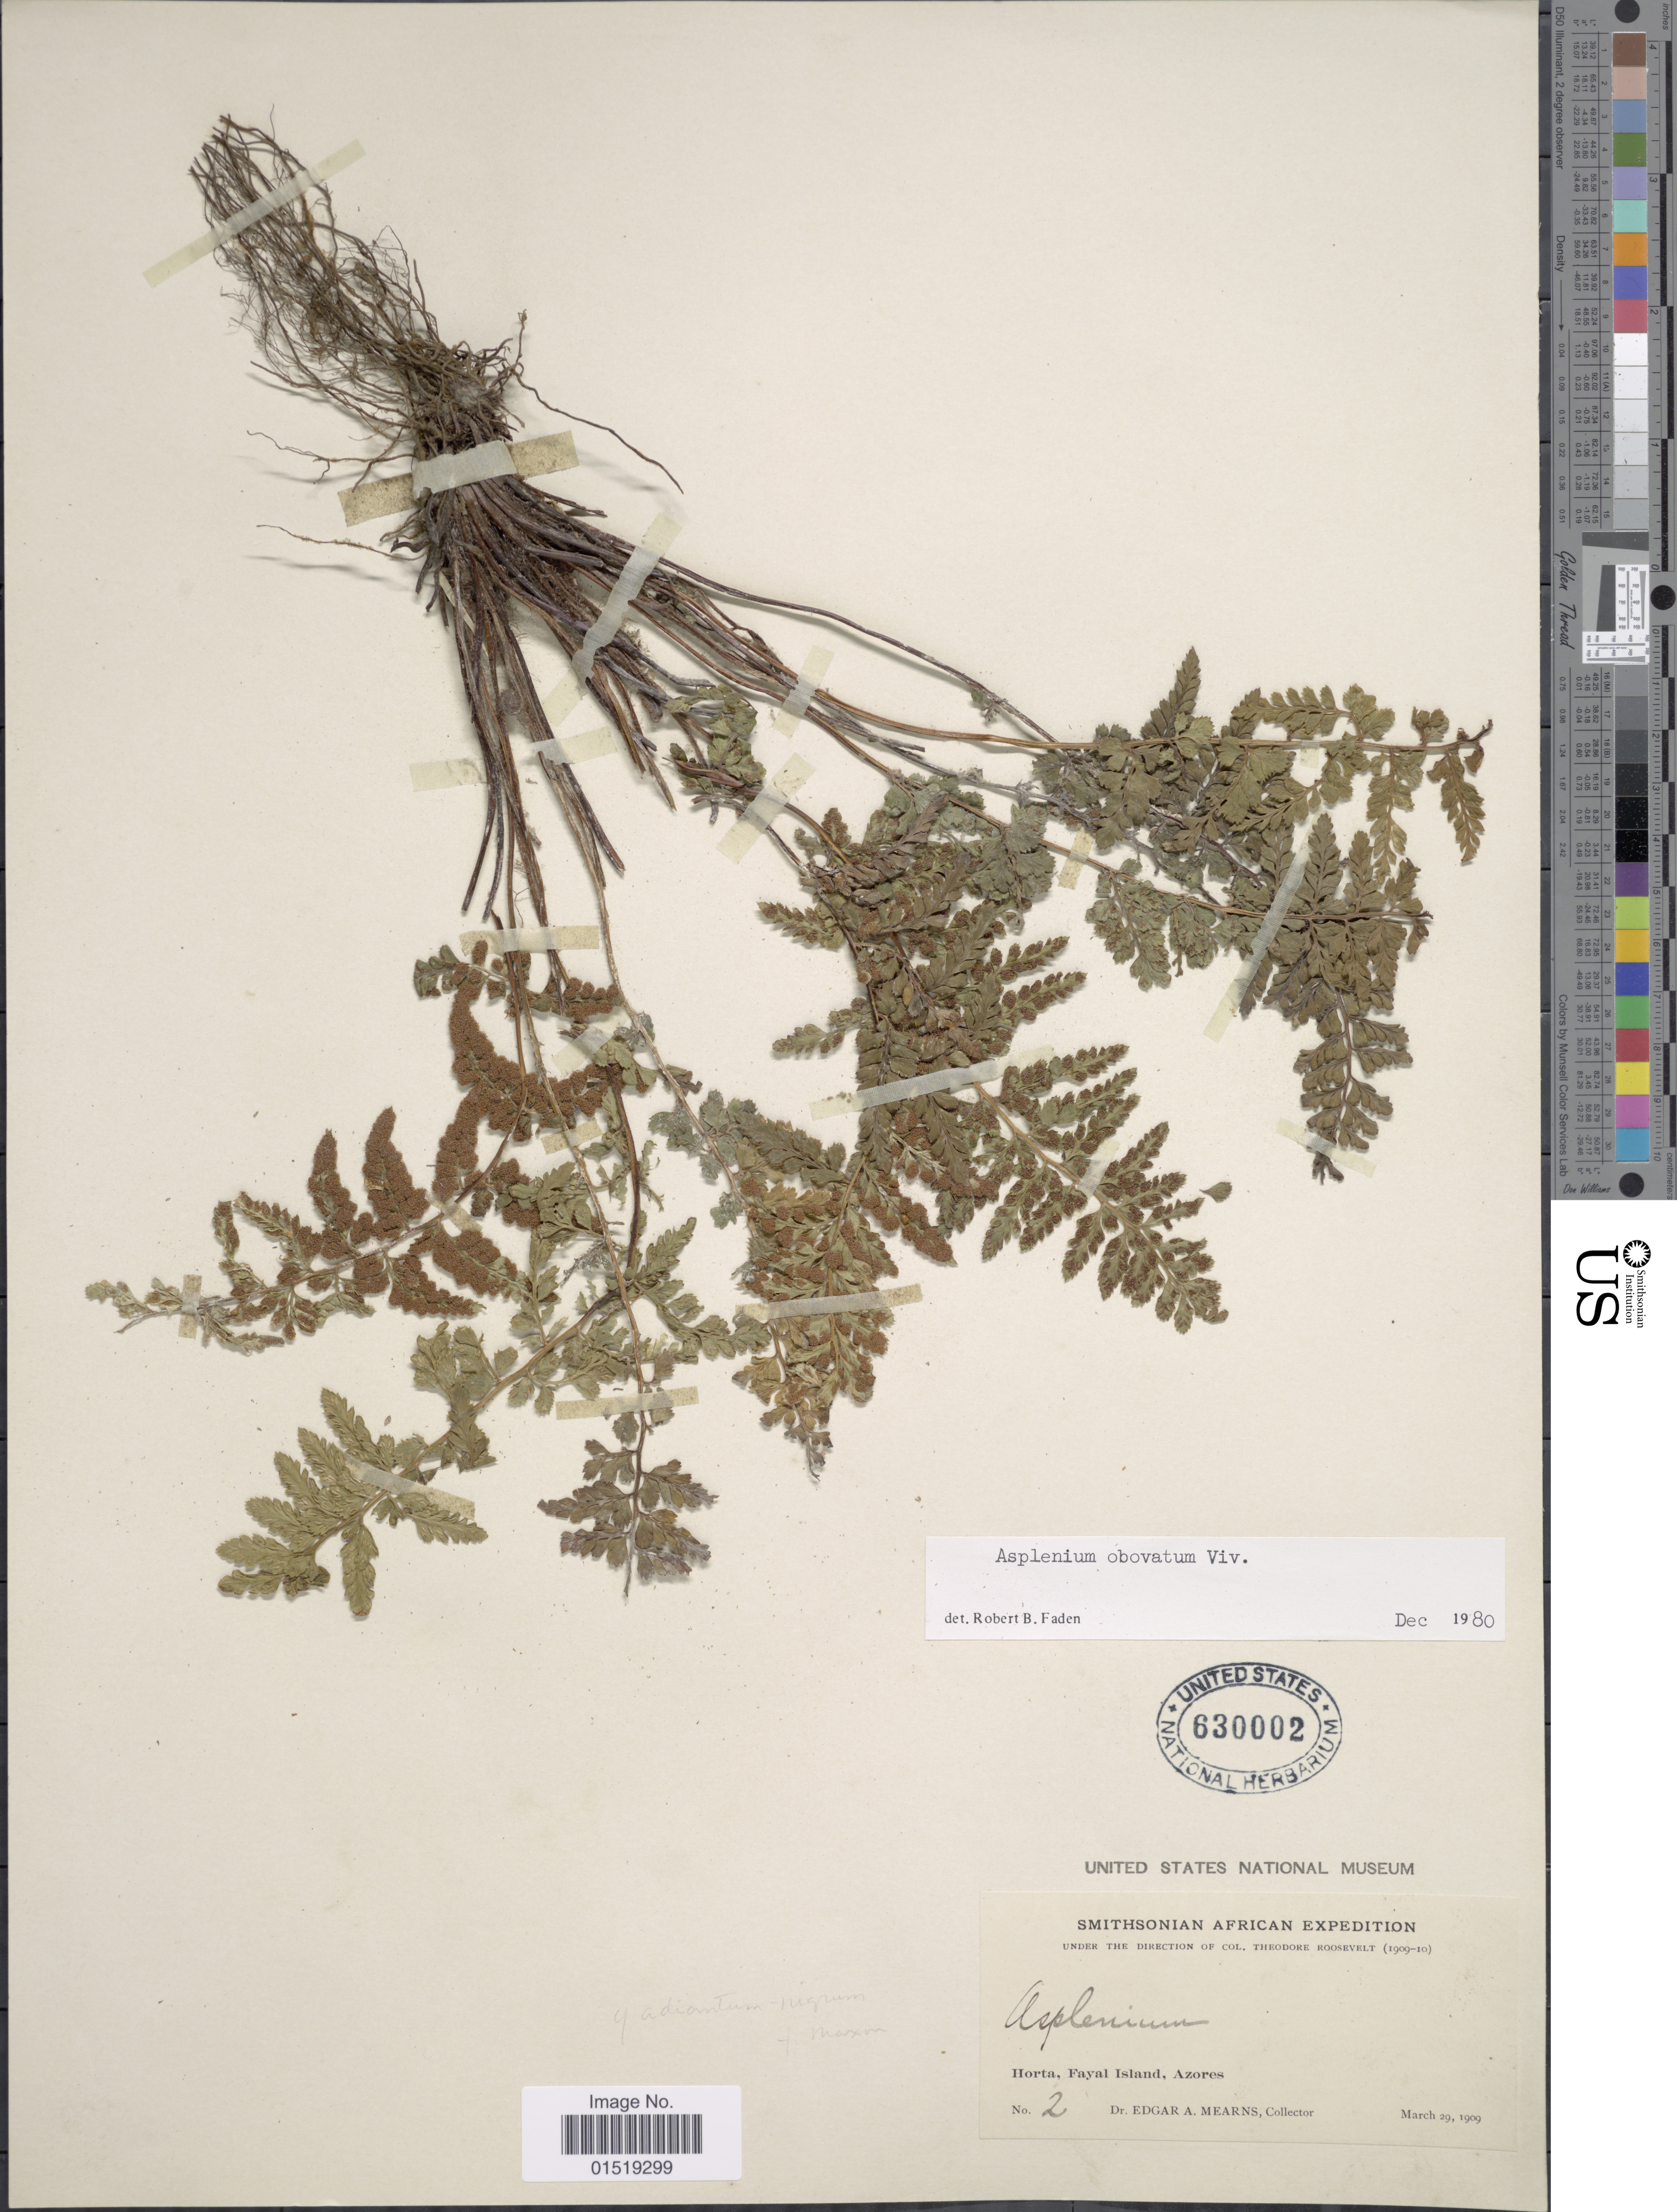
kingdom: Plantae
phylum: Tracheophyta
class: Polypodiopsida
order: Polypodiales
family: Aspleniaceae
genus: Asplenium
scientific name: Asplenium obovatum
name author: Viv.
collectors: E. A. Mearns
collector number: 2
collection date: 1909-03-29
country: Portugal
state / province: Azores (Aut. Reg.)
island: Faial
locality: Horta, Fayal Island.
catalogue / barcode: US 630002